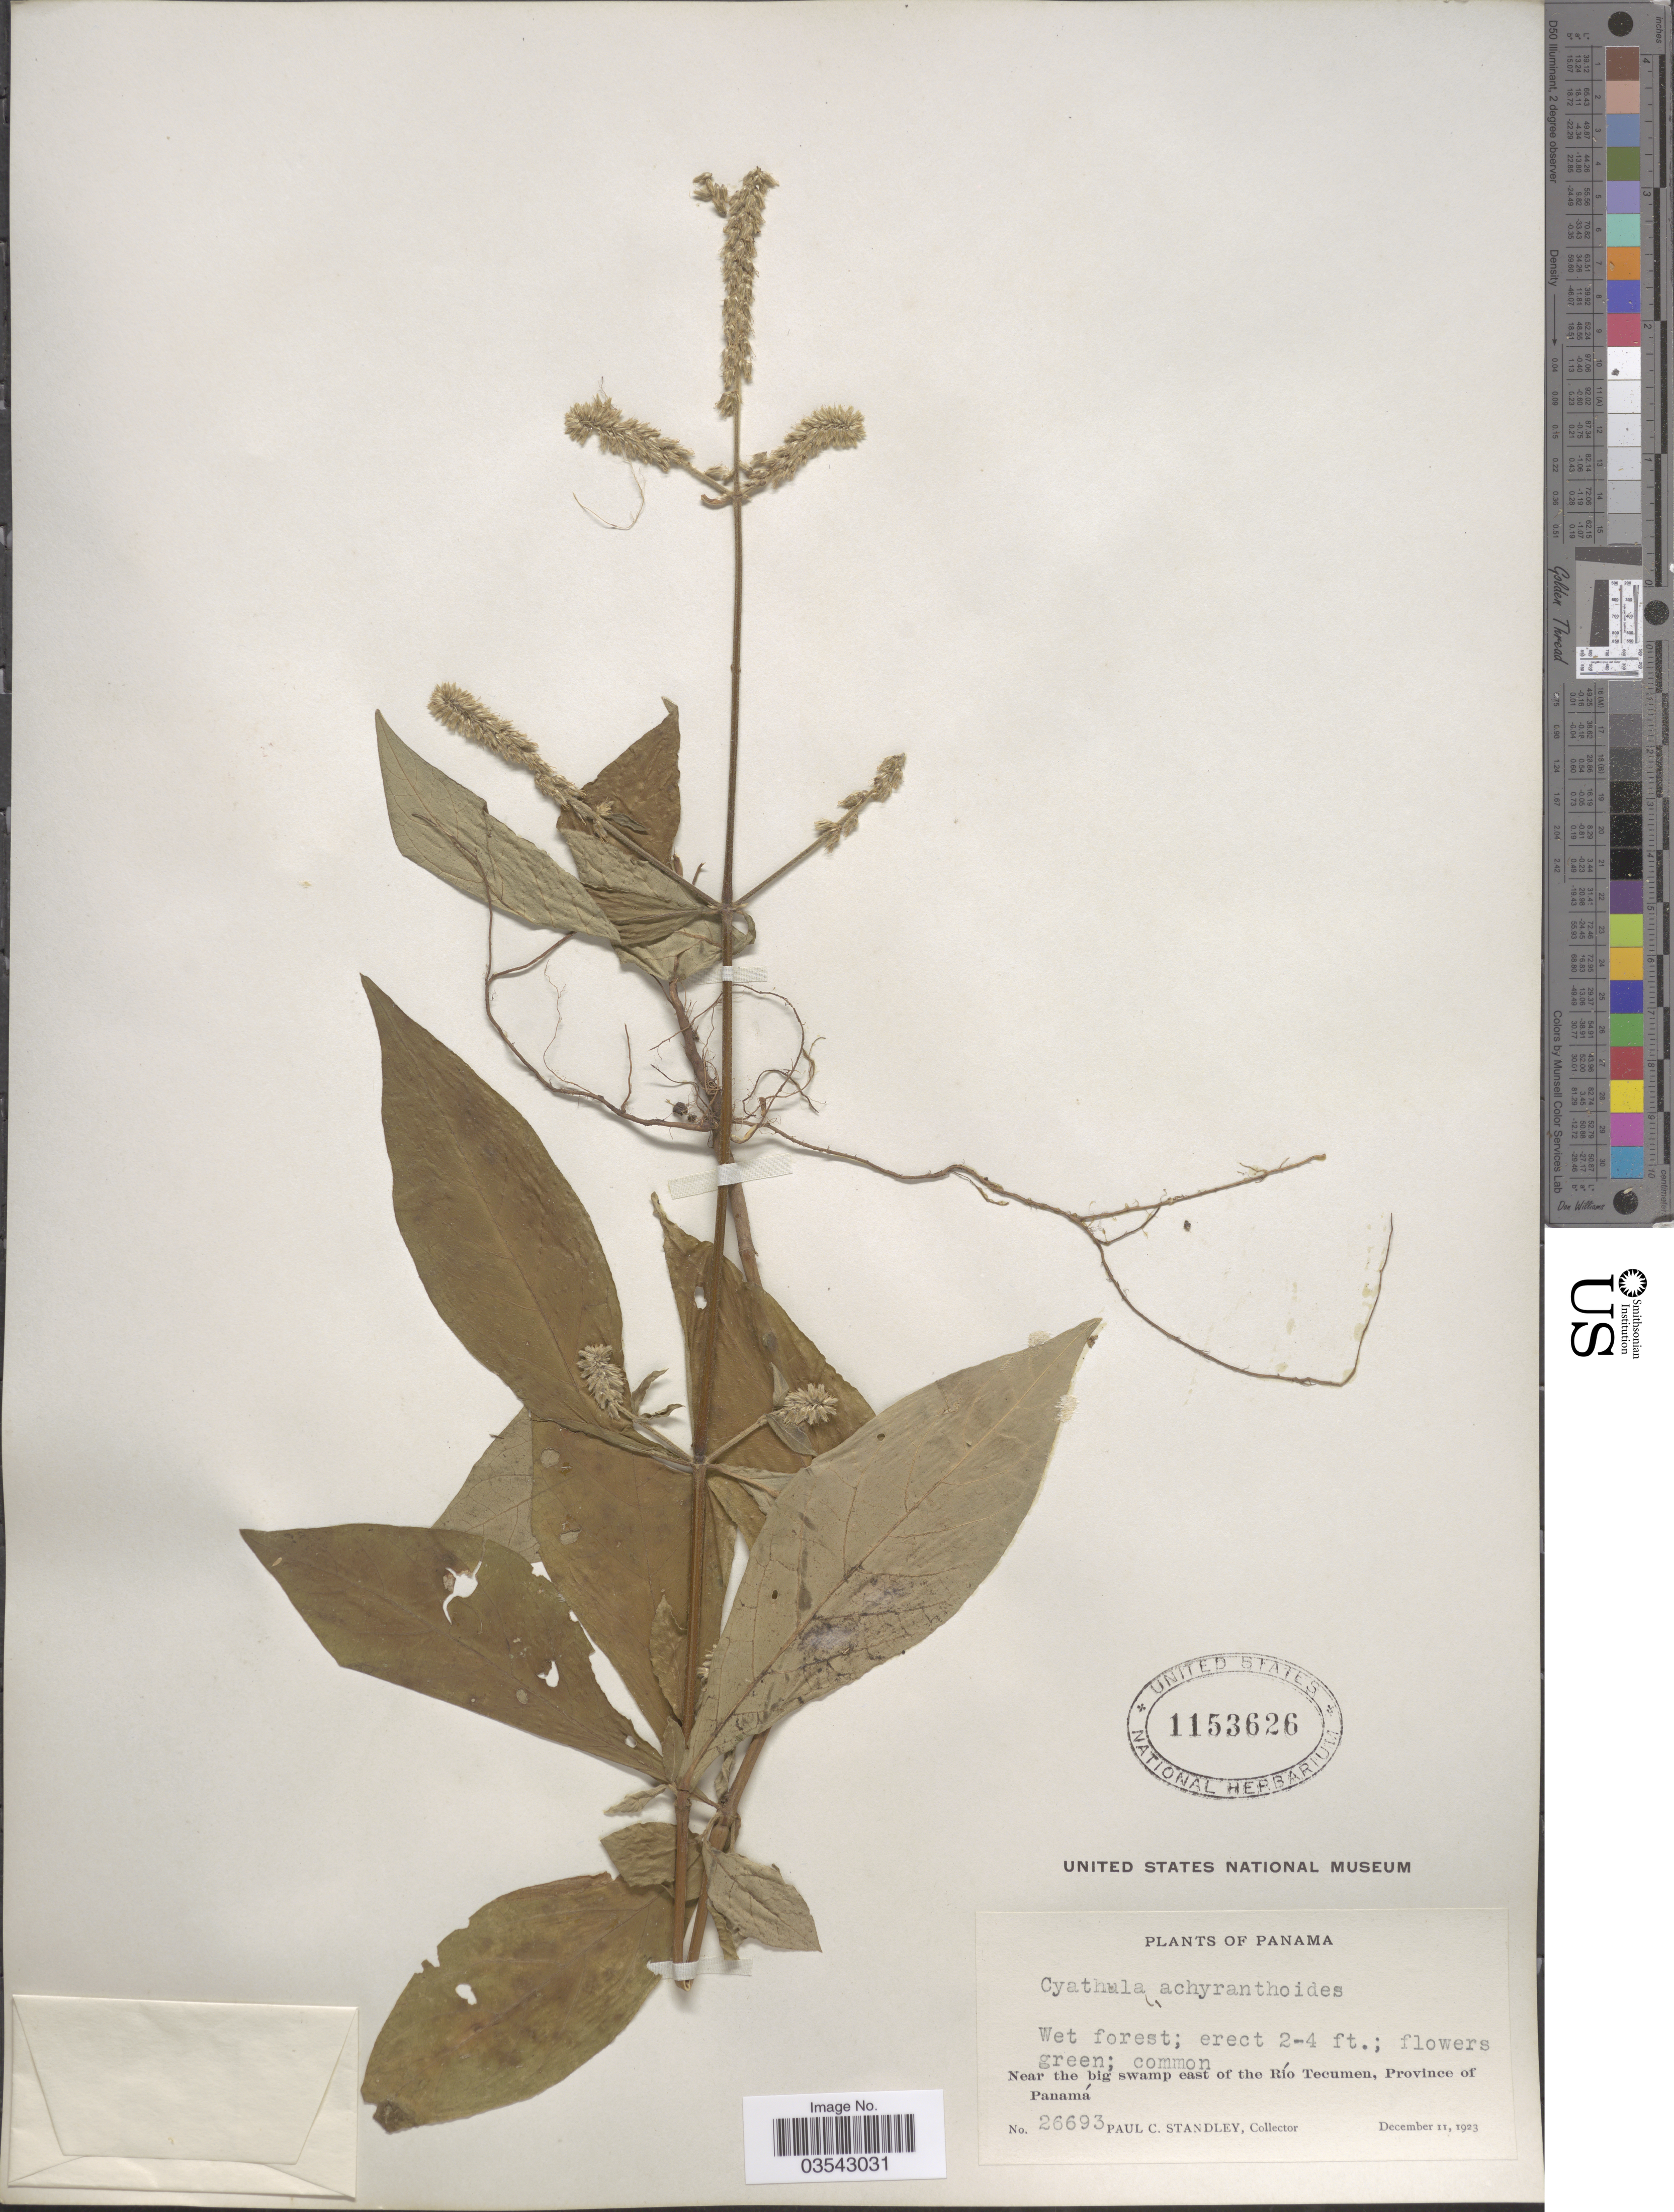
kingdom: Plantae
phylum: Tracheophyta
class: Magnoliopsida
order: Caryophyllales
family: Amaranthaceae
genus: Cyathula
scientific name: Cyathula achyranthoides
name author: (Kunth) Moq.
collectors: P. C. Standley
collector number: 26693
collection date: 1923-12-11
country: Panama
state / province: Panamá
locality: Near the big swamp east of the Río Tecumen.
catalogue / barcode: US 1153626